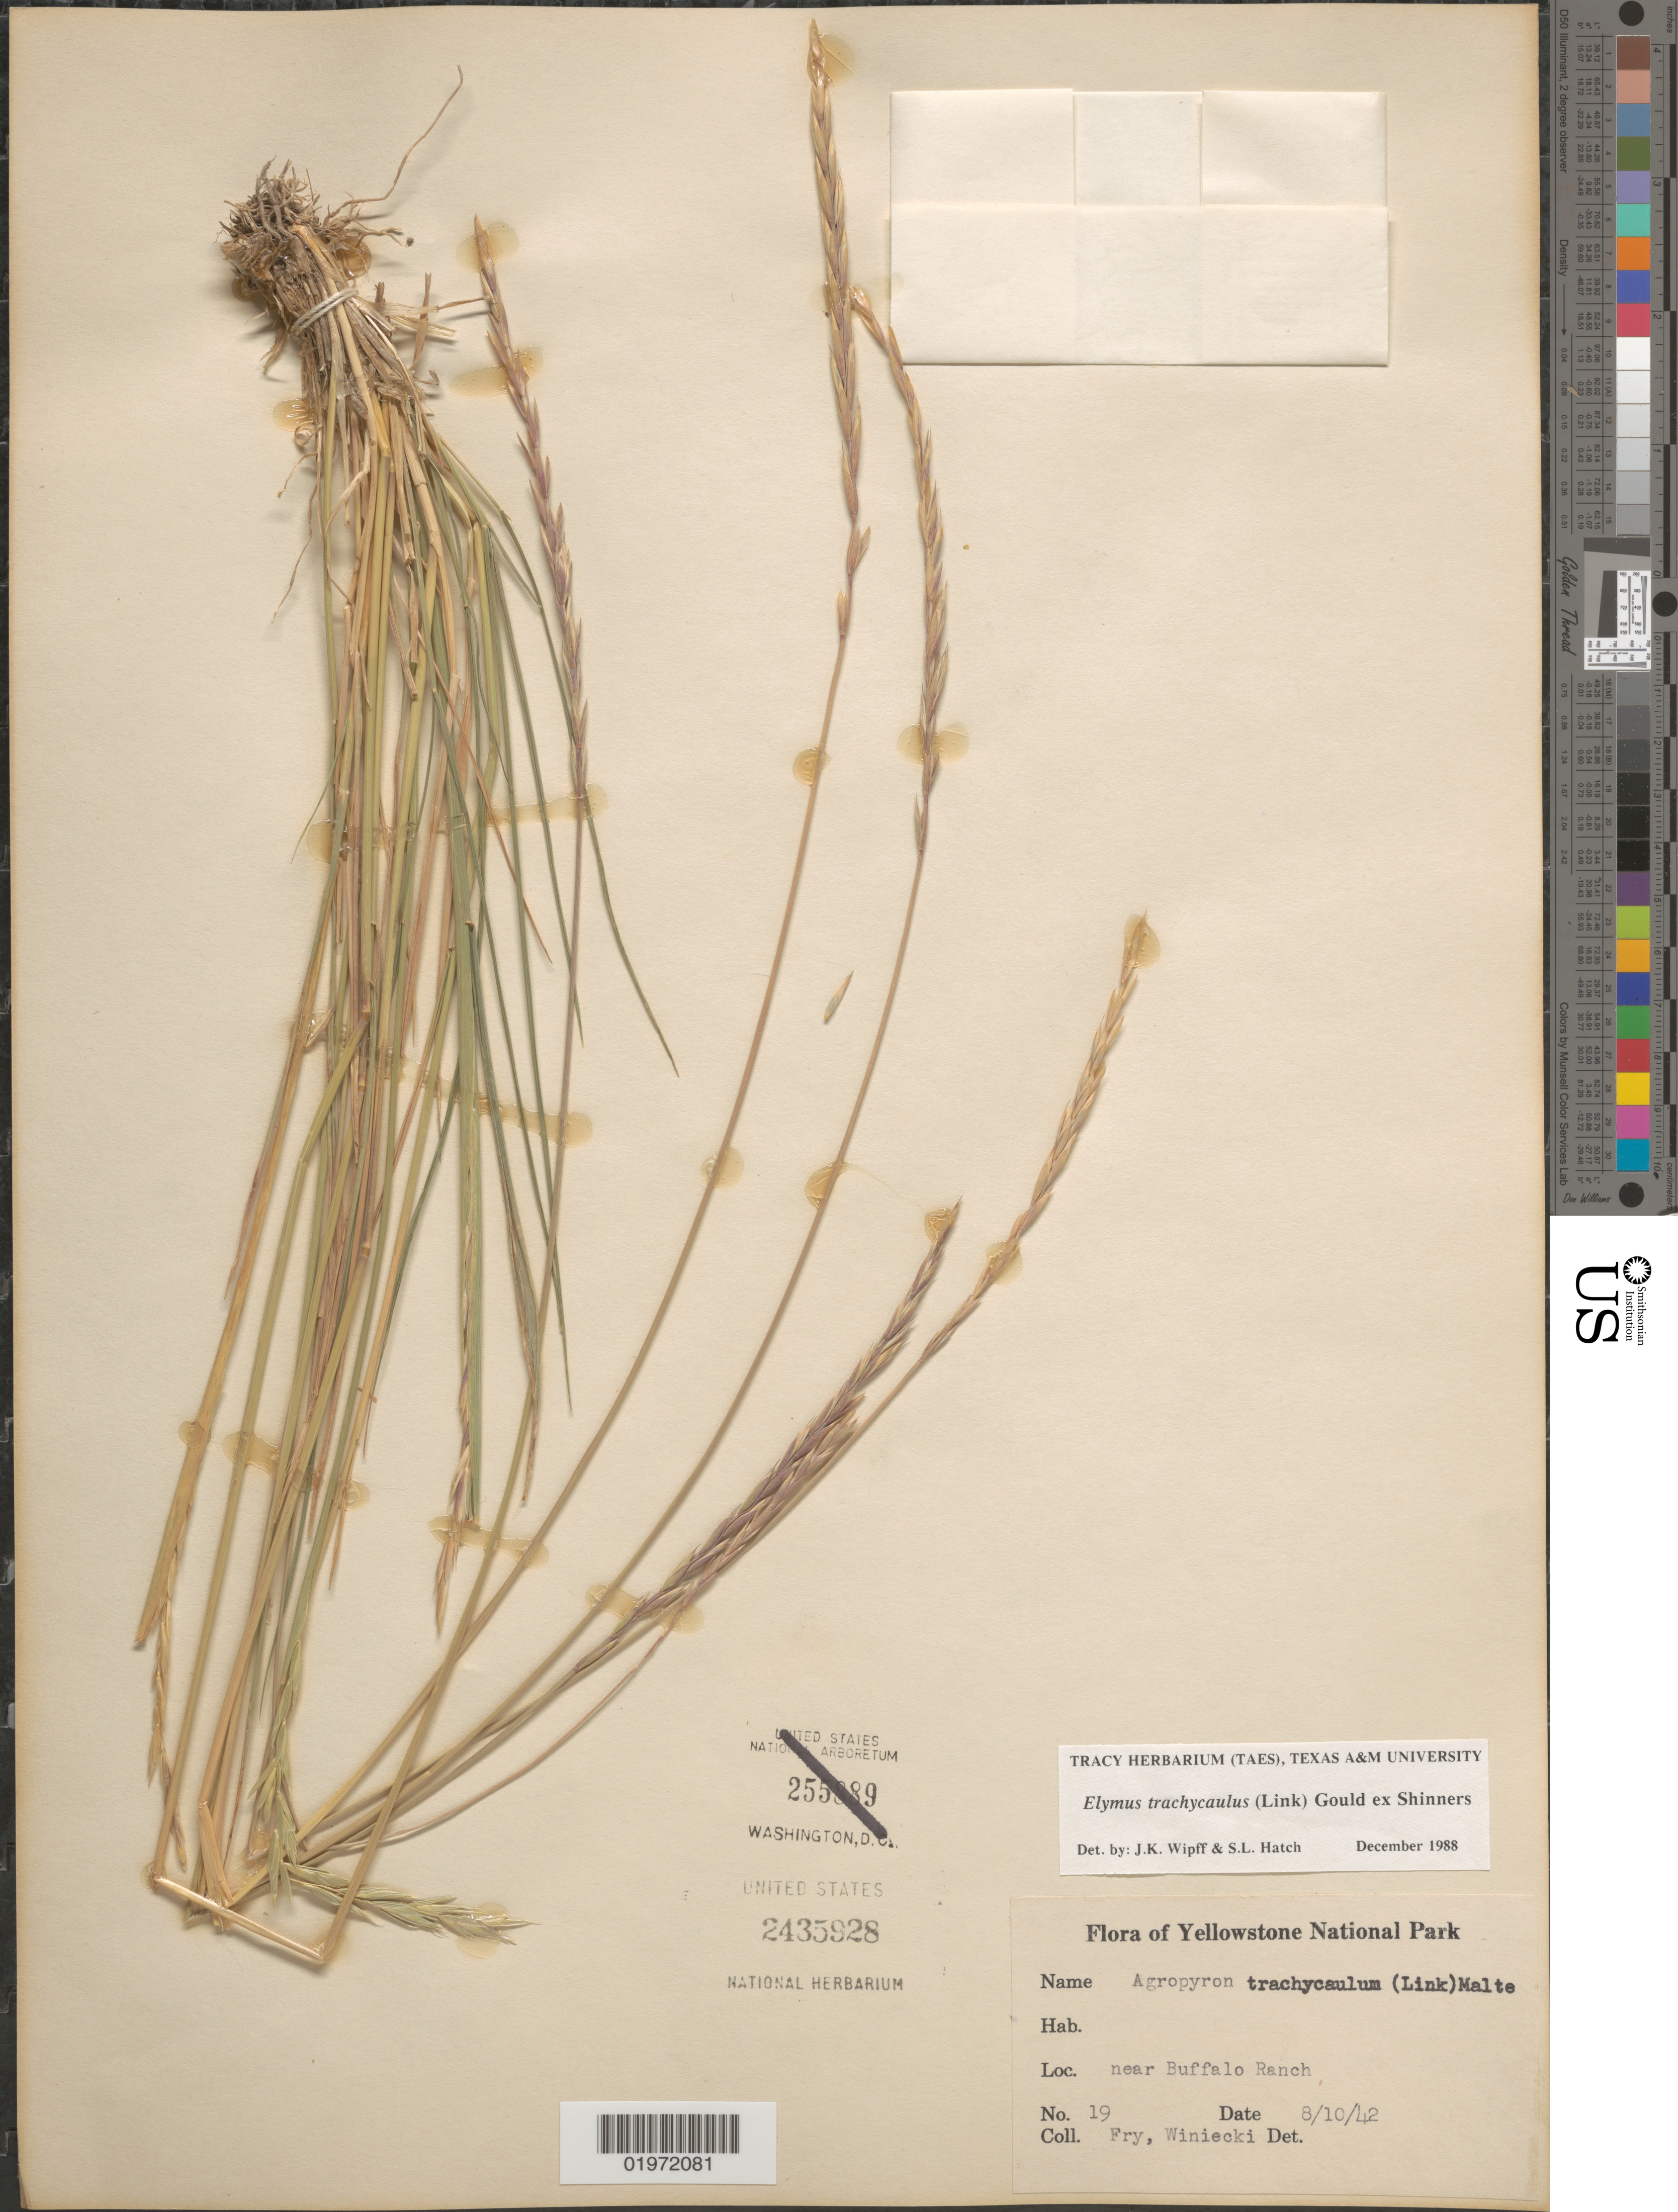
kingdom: Plantae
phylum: Tracheophyta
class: Liliopsida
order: Poales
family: Poaceae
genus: Elymus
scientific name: Elymus trachycaulus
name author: (Link) Gould ex Shinners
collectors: -. Fry & Winiecki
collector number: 19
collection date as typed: Transcribed d/m/y: 10/8/42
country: United States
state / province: Wyoming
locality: Yellowstone National Park. Near Buffalo Ranch.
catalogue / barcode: US 2435928